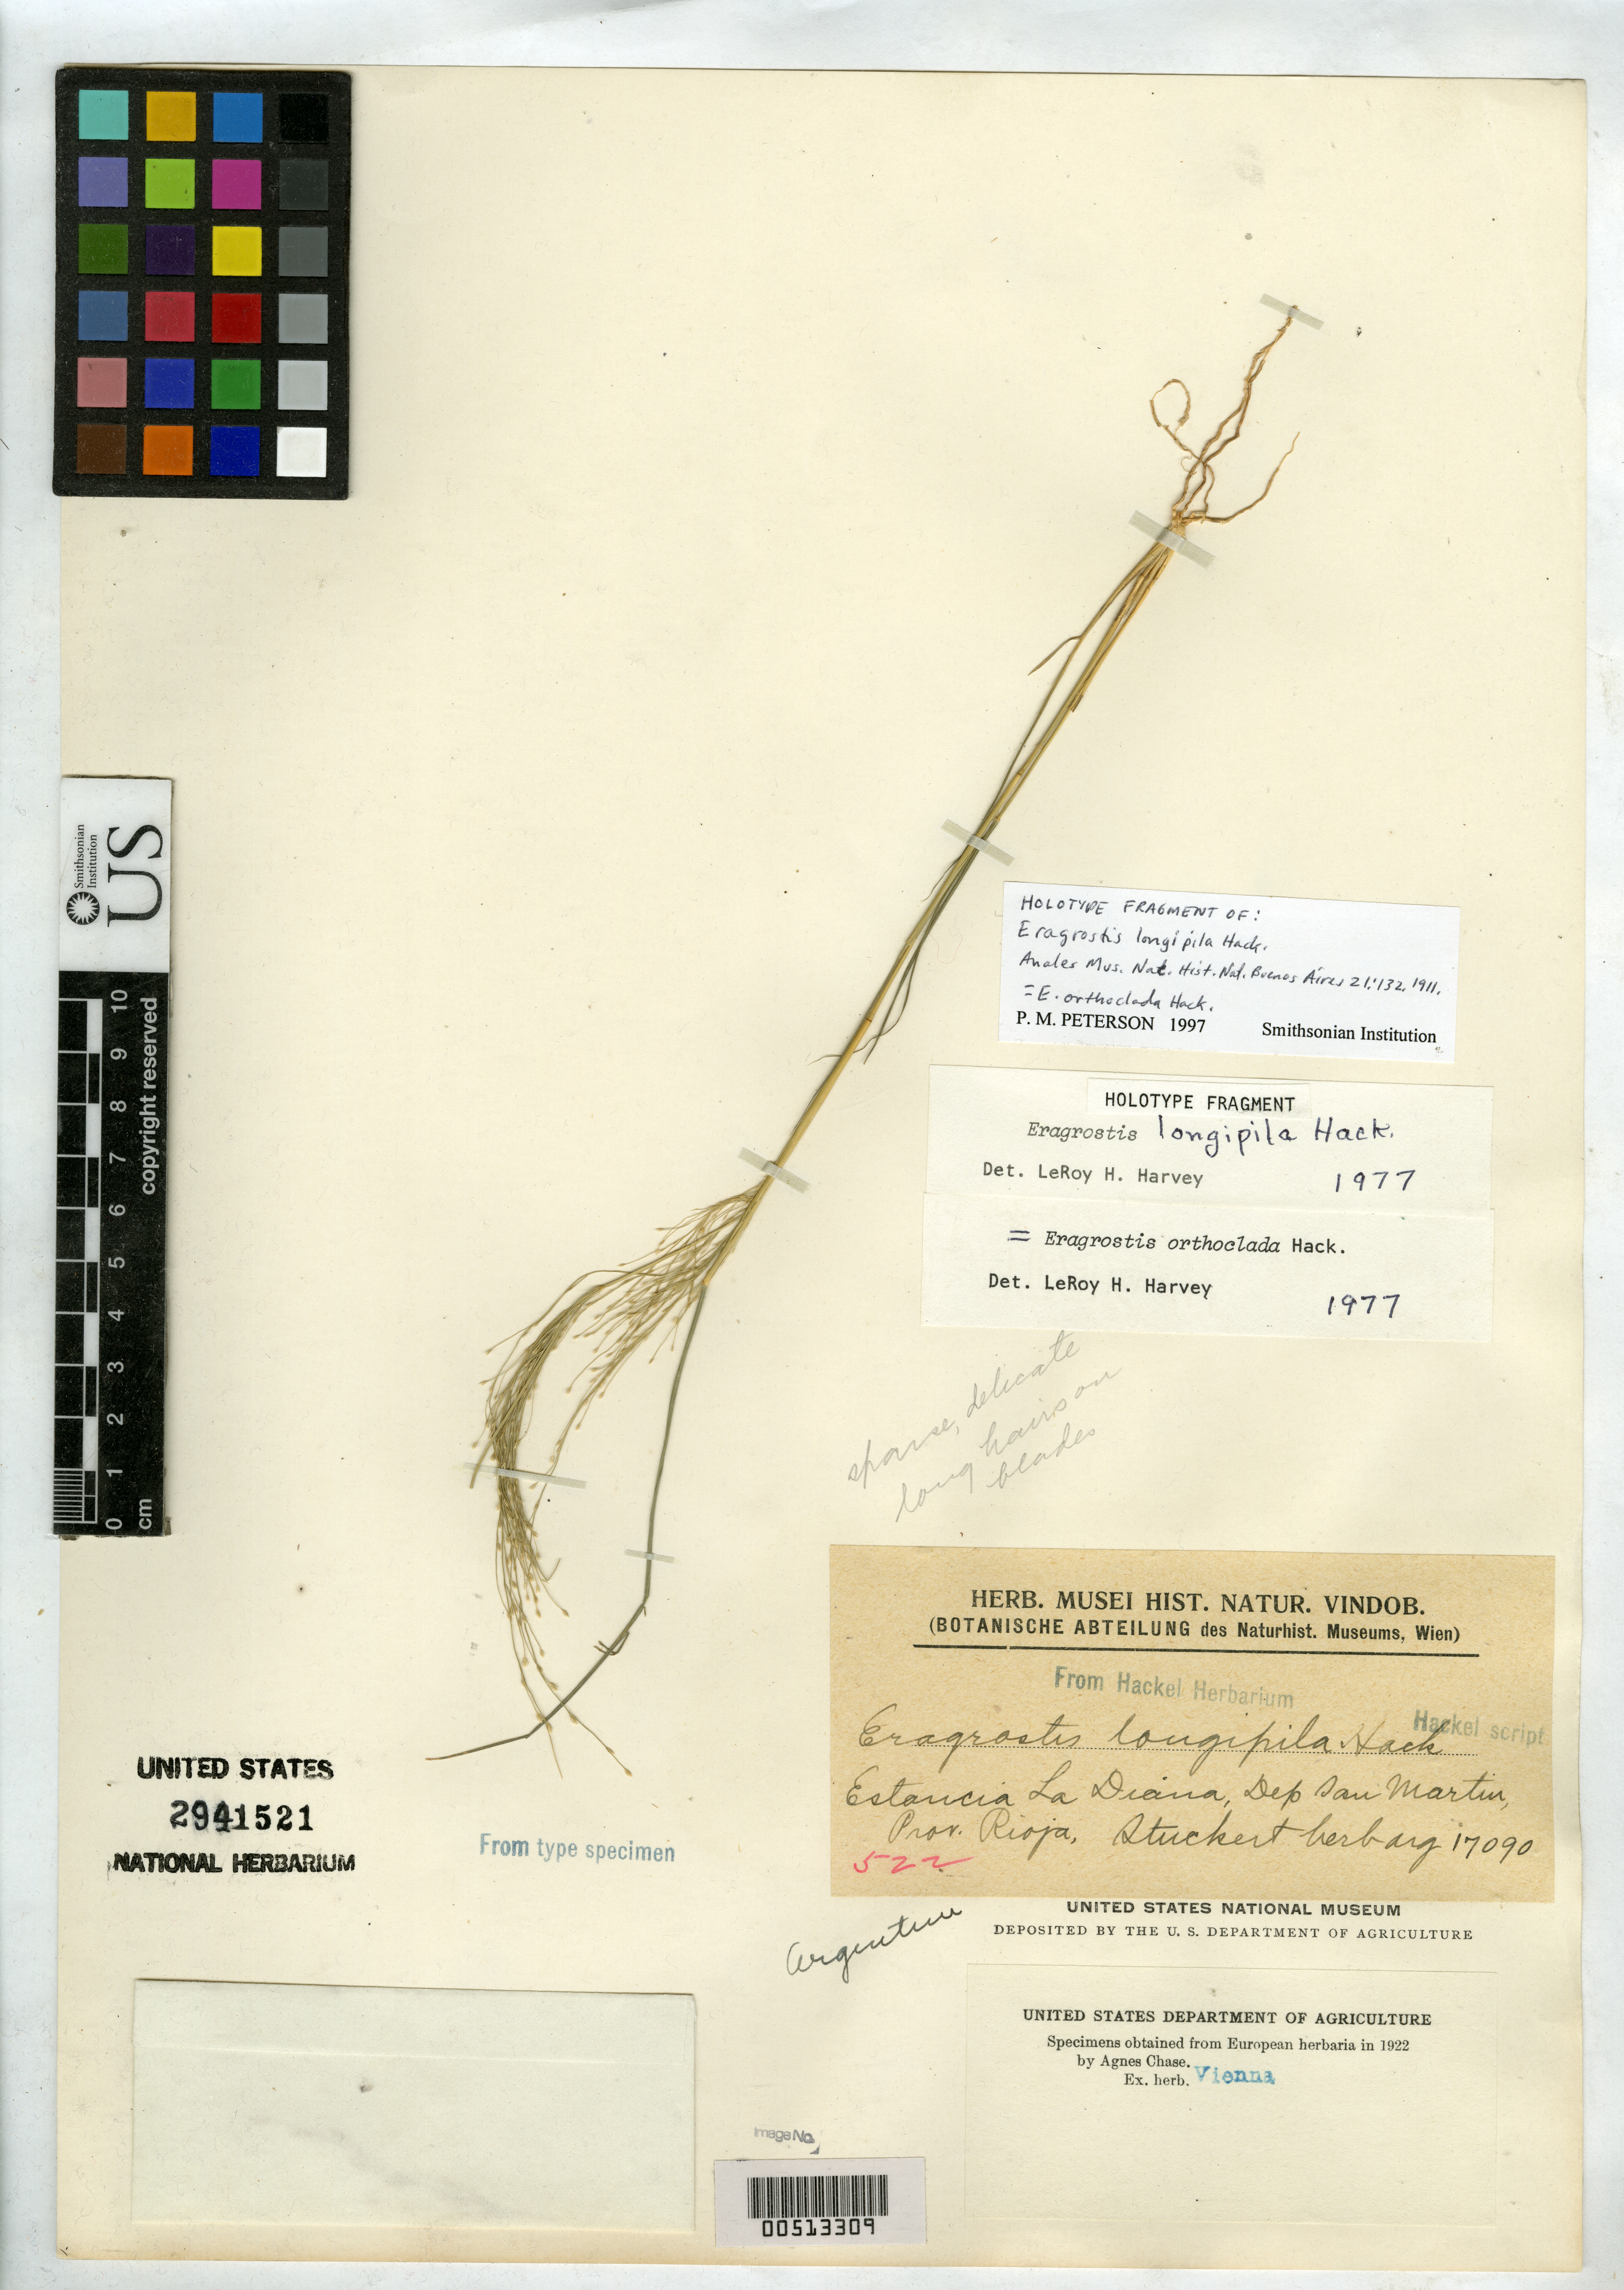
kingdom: Plantae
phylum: Tracheophyta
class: Liliopsida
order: Poales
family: Poaceae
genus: Eragrostis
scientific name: Eragrostis longipila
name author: Hack.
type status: Isotype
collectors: T. Stuckert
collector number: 17090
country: Argentina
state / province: La Rioja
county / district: San Martin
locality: Estancia La Diana.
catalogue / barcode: US 2941521